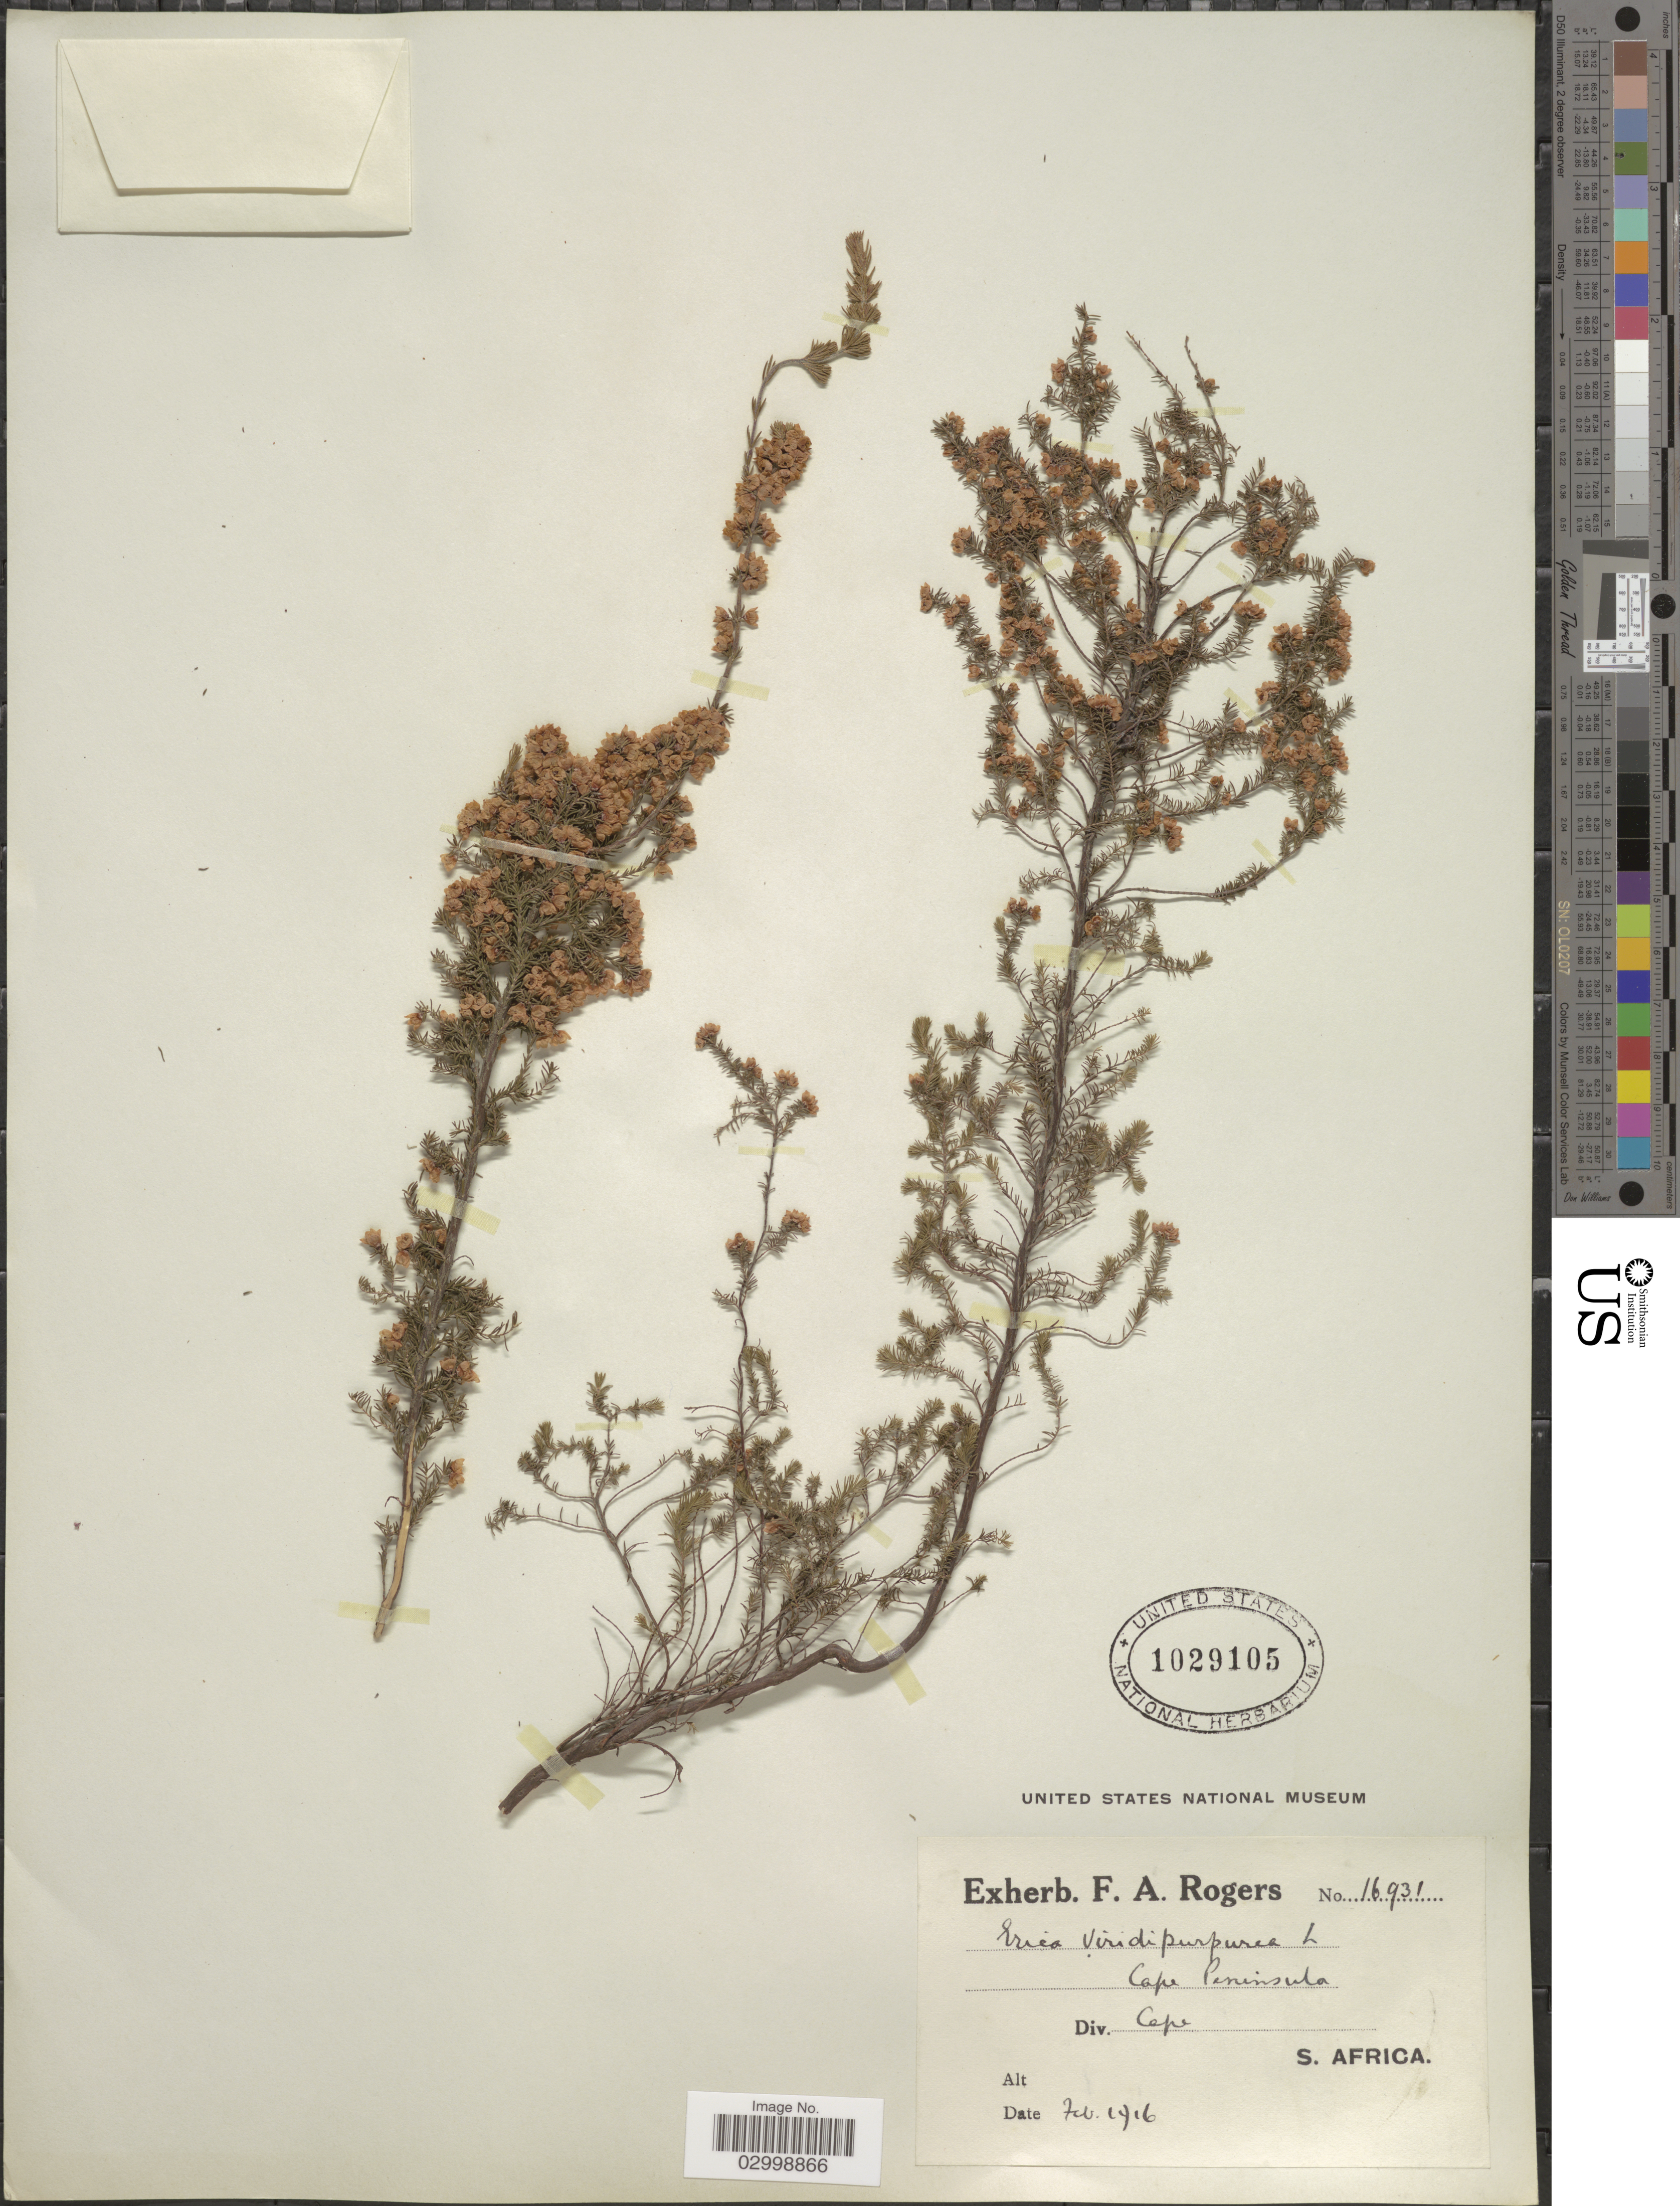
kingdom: Plantae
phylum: Tracheophyta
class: Magnoliopsida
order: Ericales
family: Ericaceae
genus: Erica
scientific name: Erica viridipurpurea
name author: Gouan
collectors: ex herb. F. A. Rogers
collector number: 16931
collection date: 1916-02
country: South Africa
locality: Cape Peninsula, Div. Cape, S. Africa.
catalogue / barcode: US 1029105